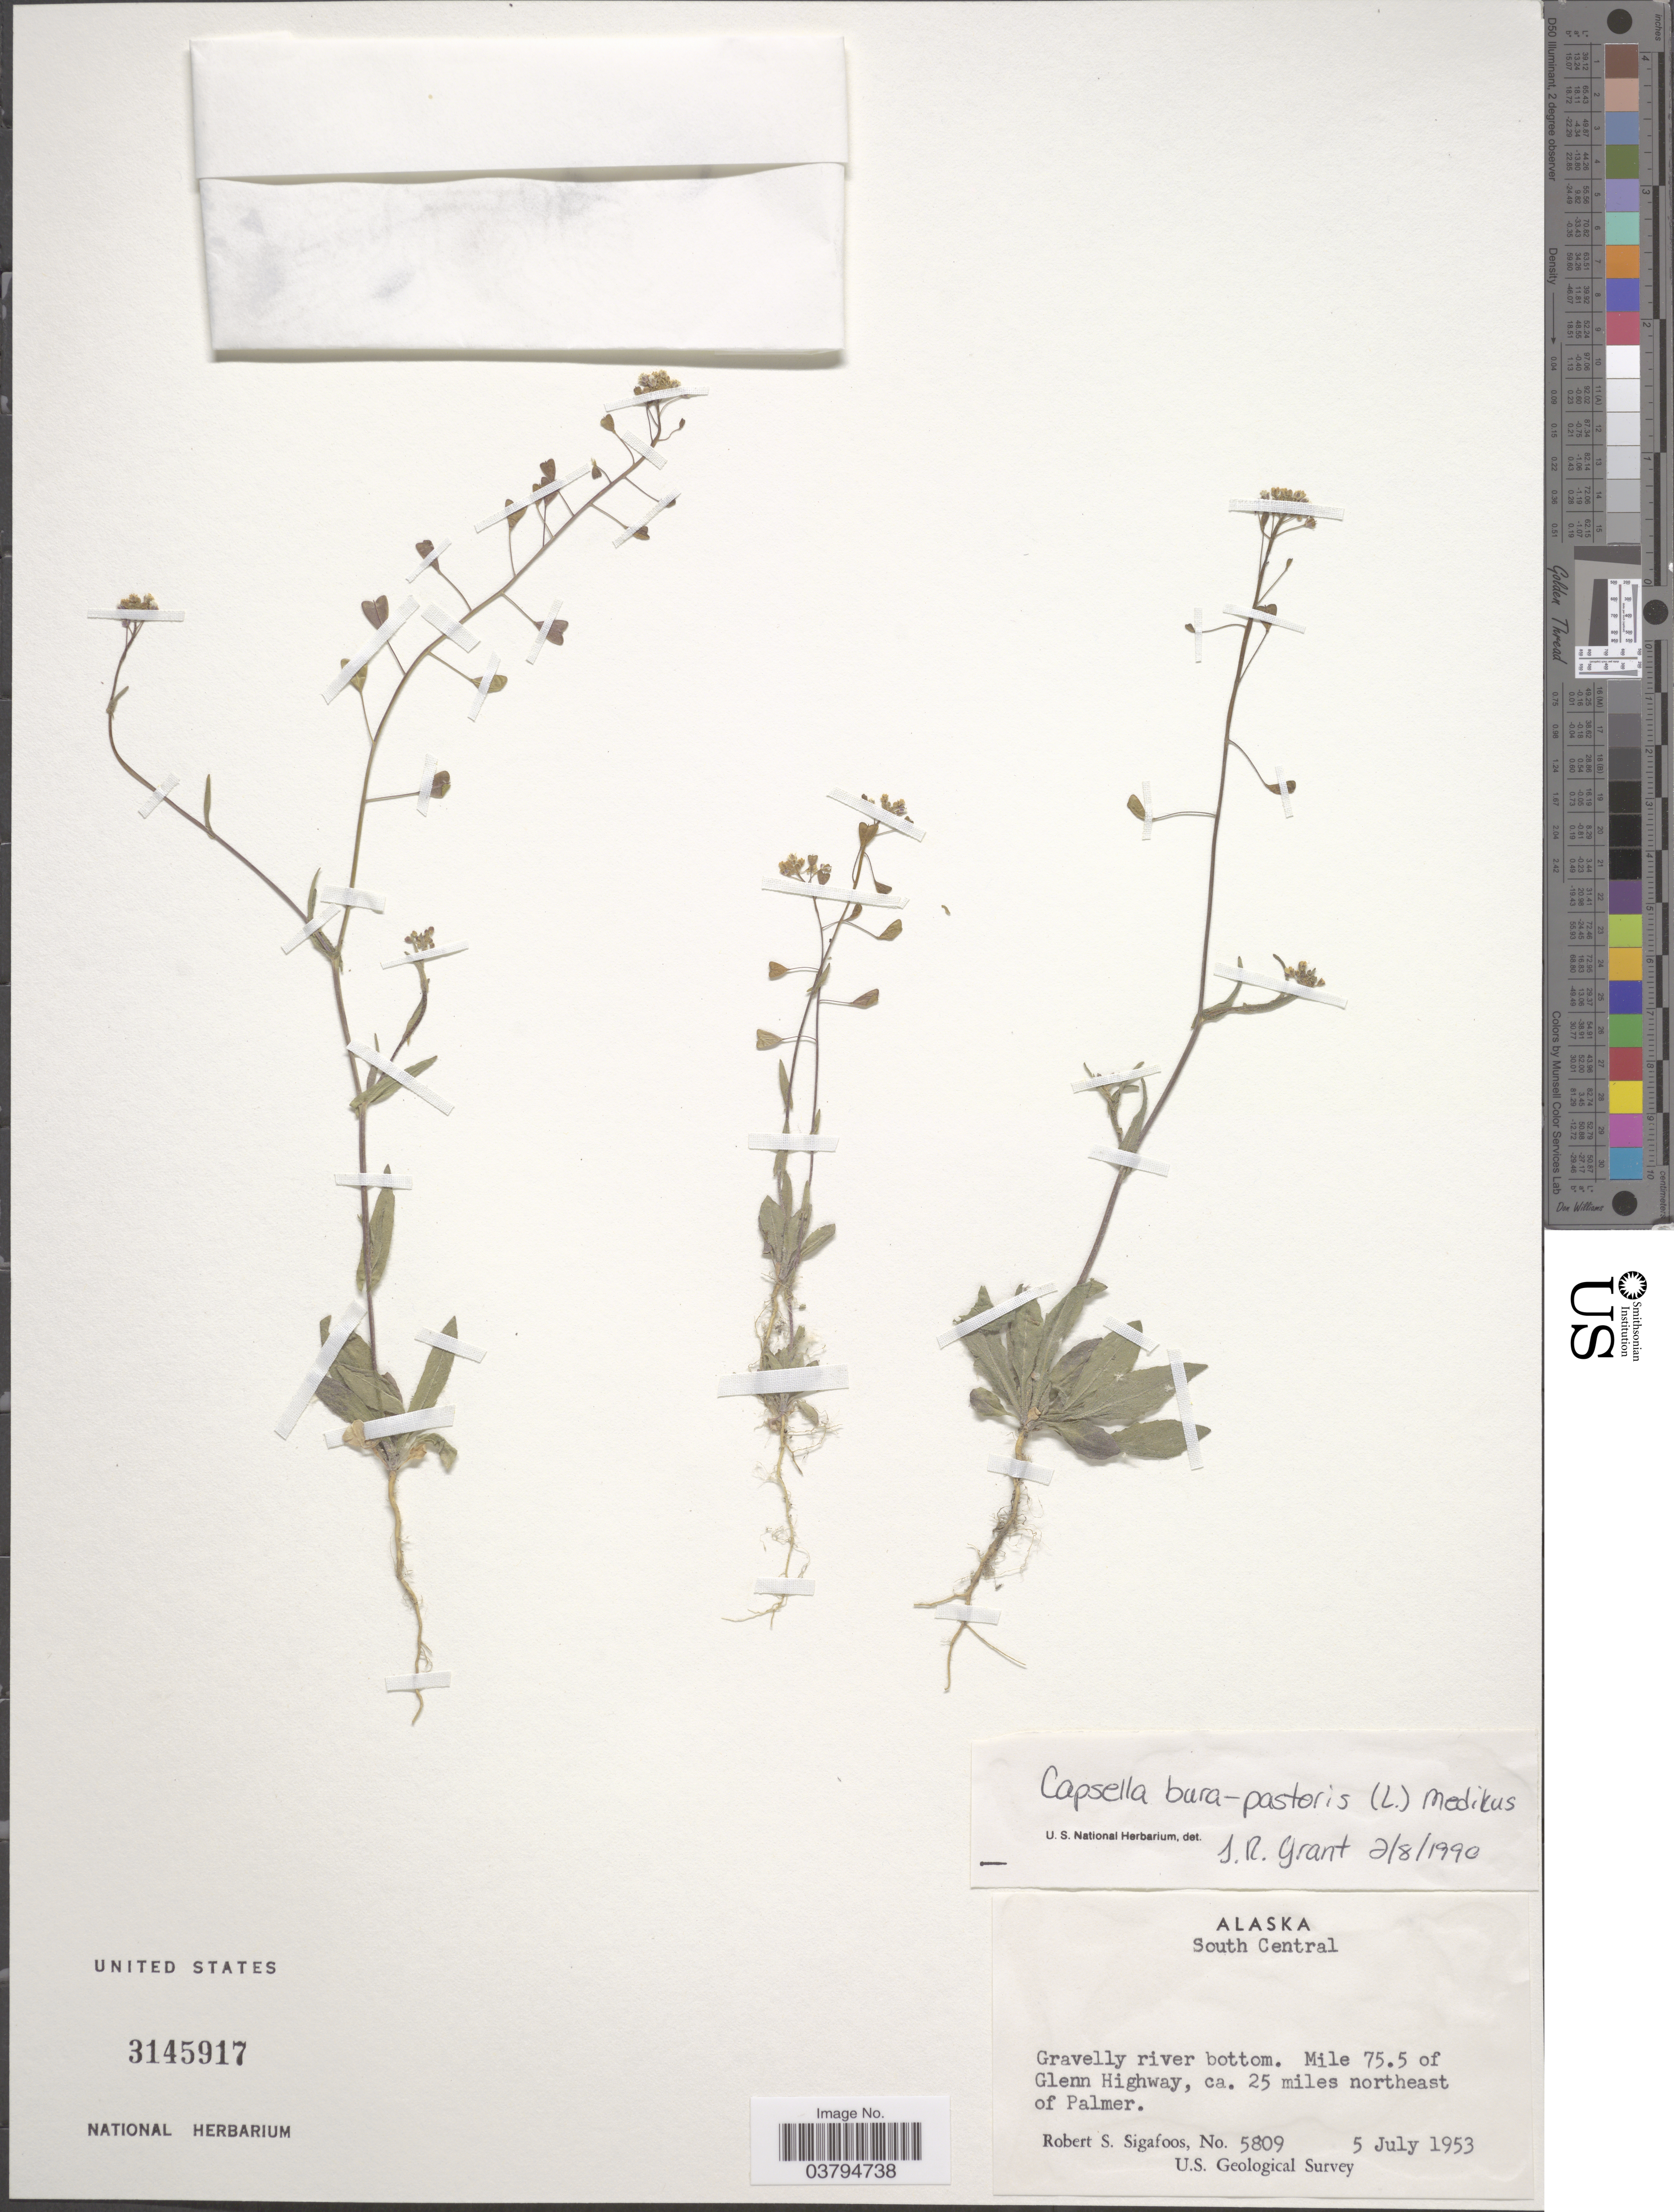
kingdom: Plantae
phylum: Tracheophyta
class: Magnoliopsida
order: Brassicales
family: Brassicaceae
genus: Capsella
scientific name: Capsella bursa-pastoris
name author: (L.) Medik.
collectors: R. Sigafoos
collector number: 5809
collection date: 1953-07-05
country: United States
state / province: Alaska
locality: South Central. Gravelly river bottom. Mile 75.5 of Glenn Highway, ca. 25 miles northeast of Palmer.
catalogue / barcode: US 3145917